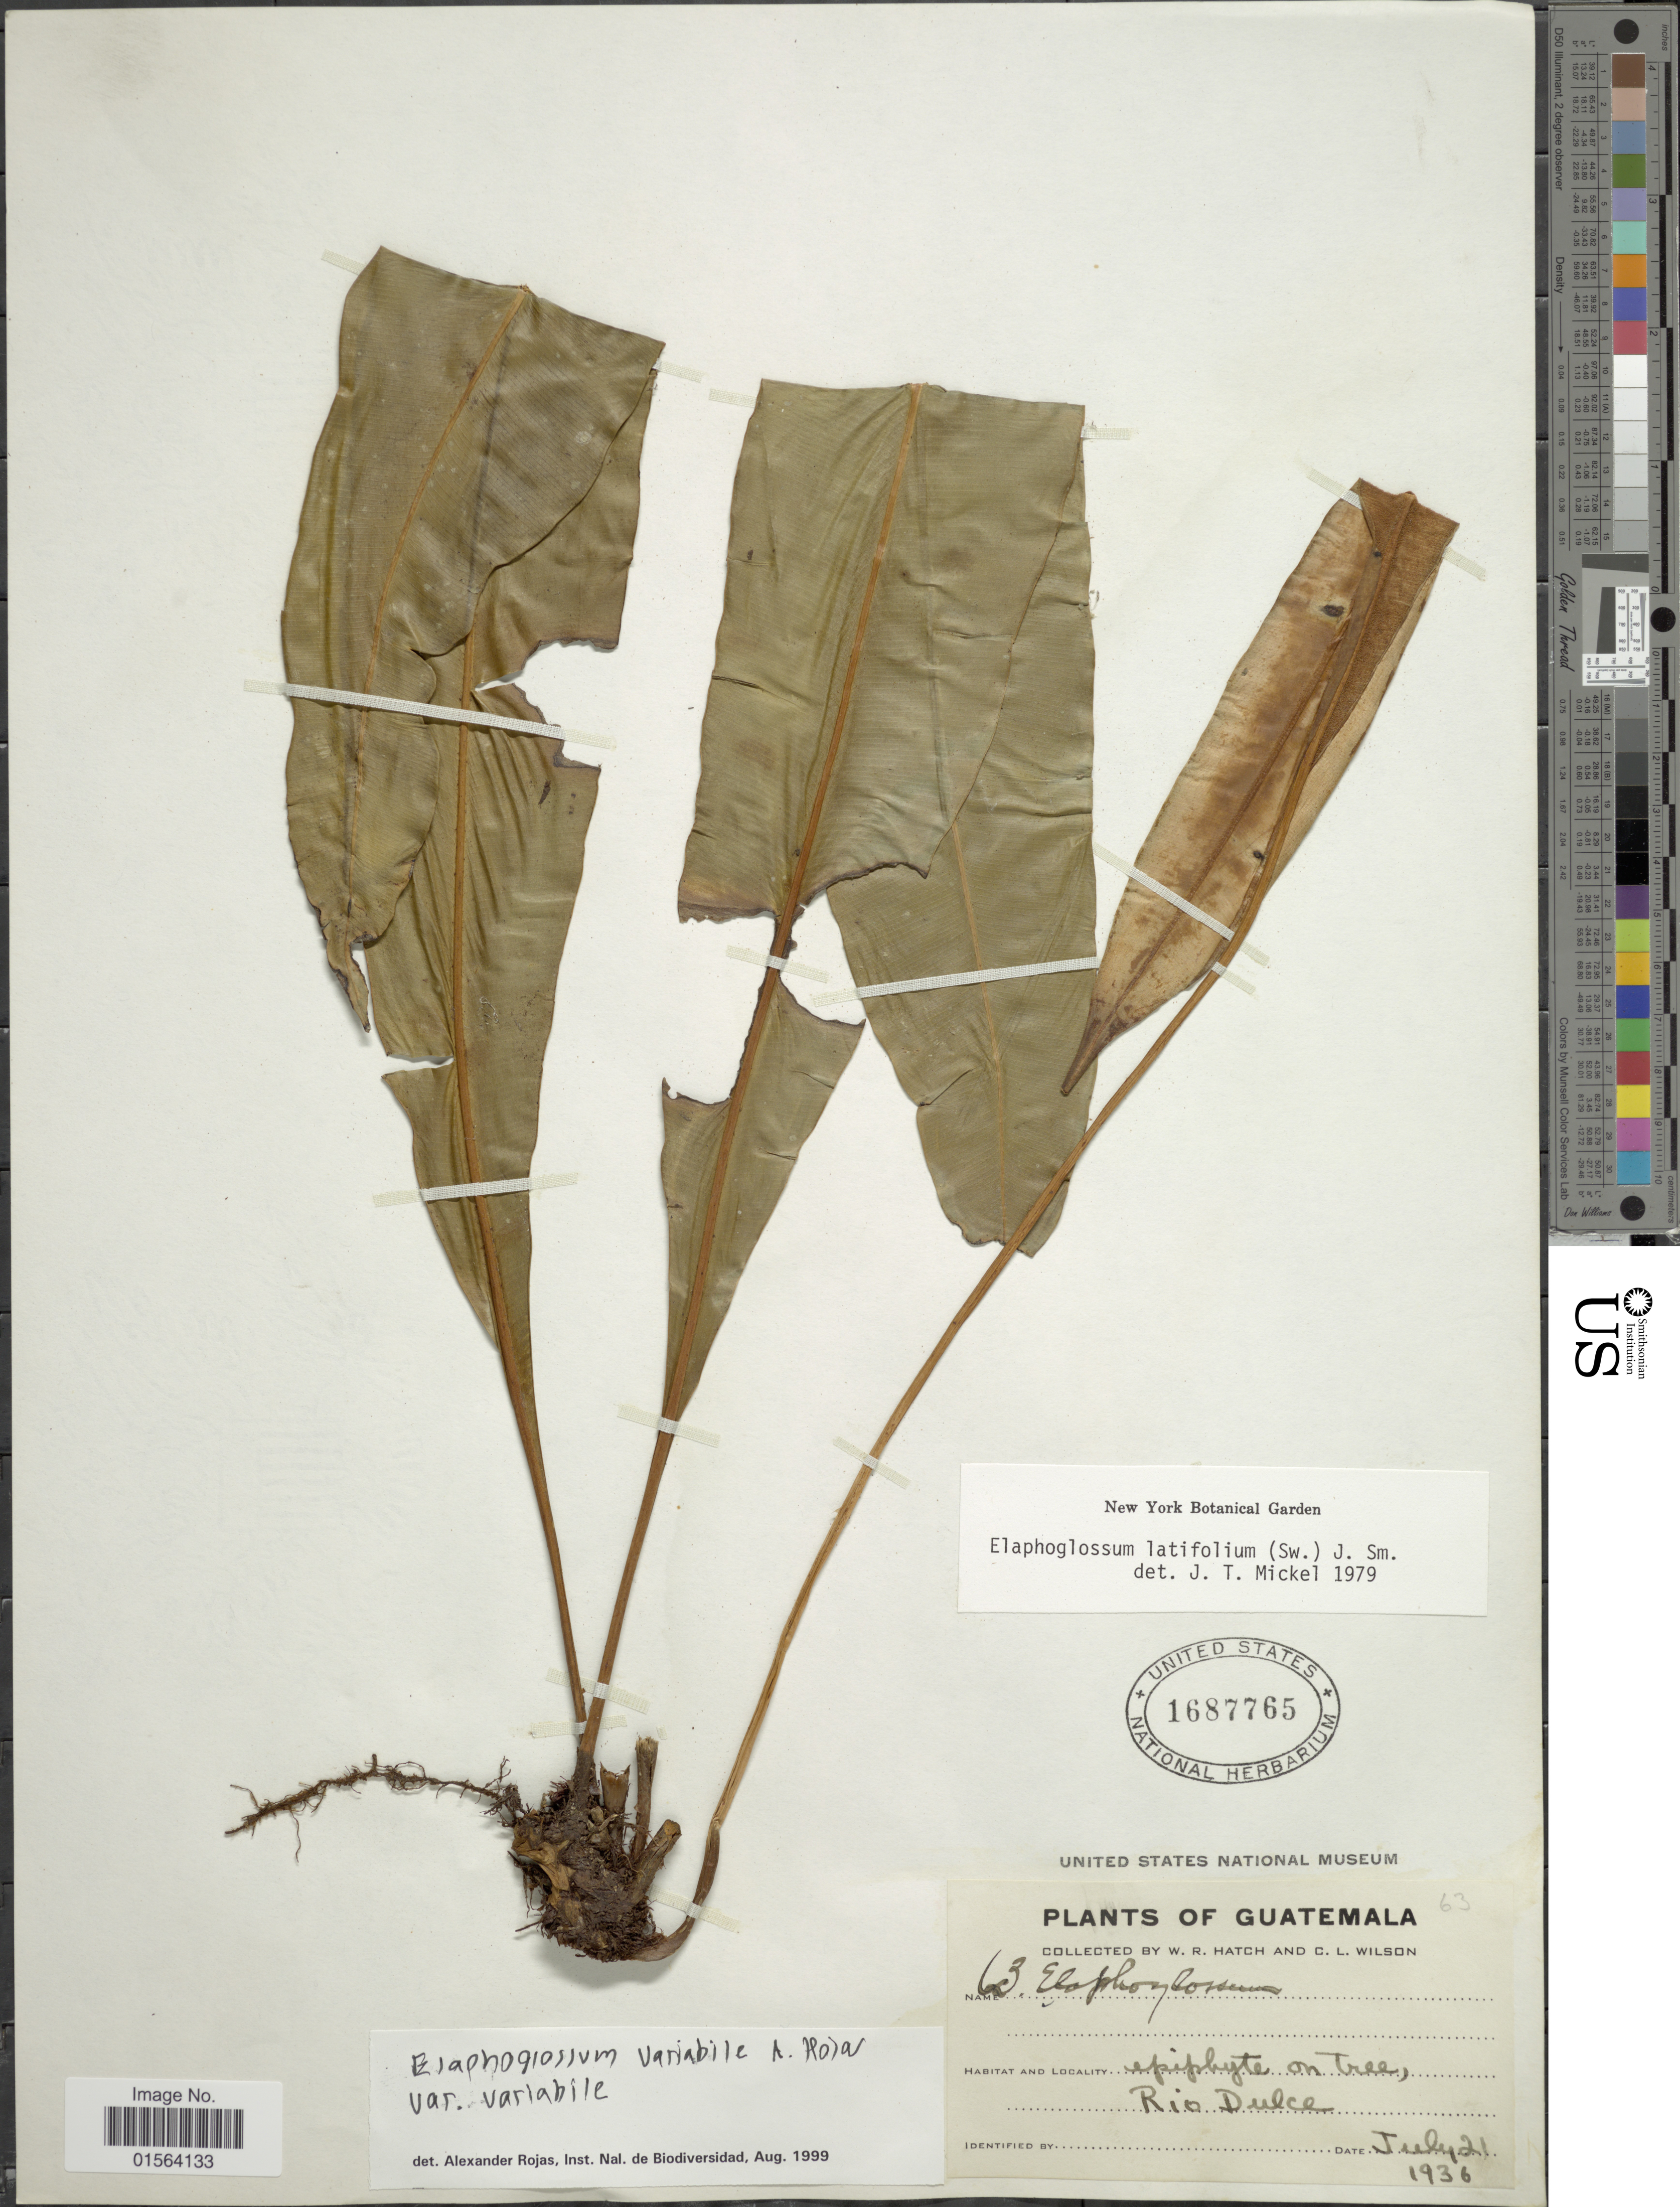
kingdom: Plantae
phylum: Tracheophyta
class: Polypodiopsida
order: Polypodiales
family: Dryopteridaceae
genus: Elaphoglossum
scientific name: Elaphoglossum latifolium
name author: (Sw.) J. Sm.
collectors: W. Hatch & C. L. Wilson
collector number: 63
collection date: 1936-07-21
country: Guatemala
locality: Rio Dulce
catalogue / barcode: US 1687765